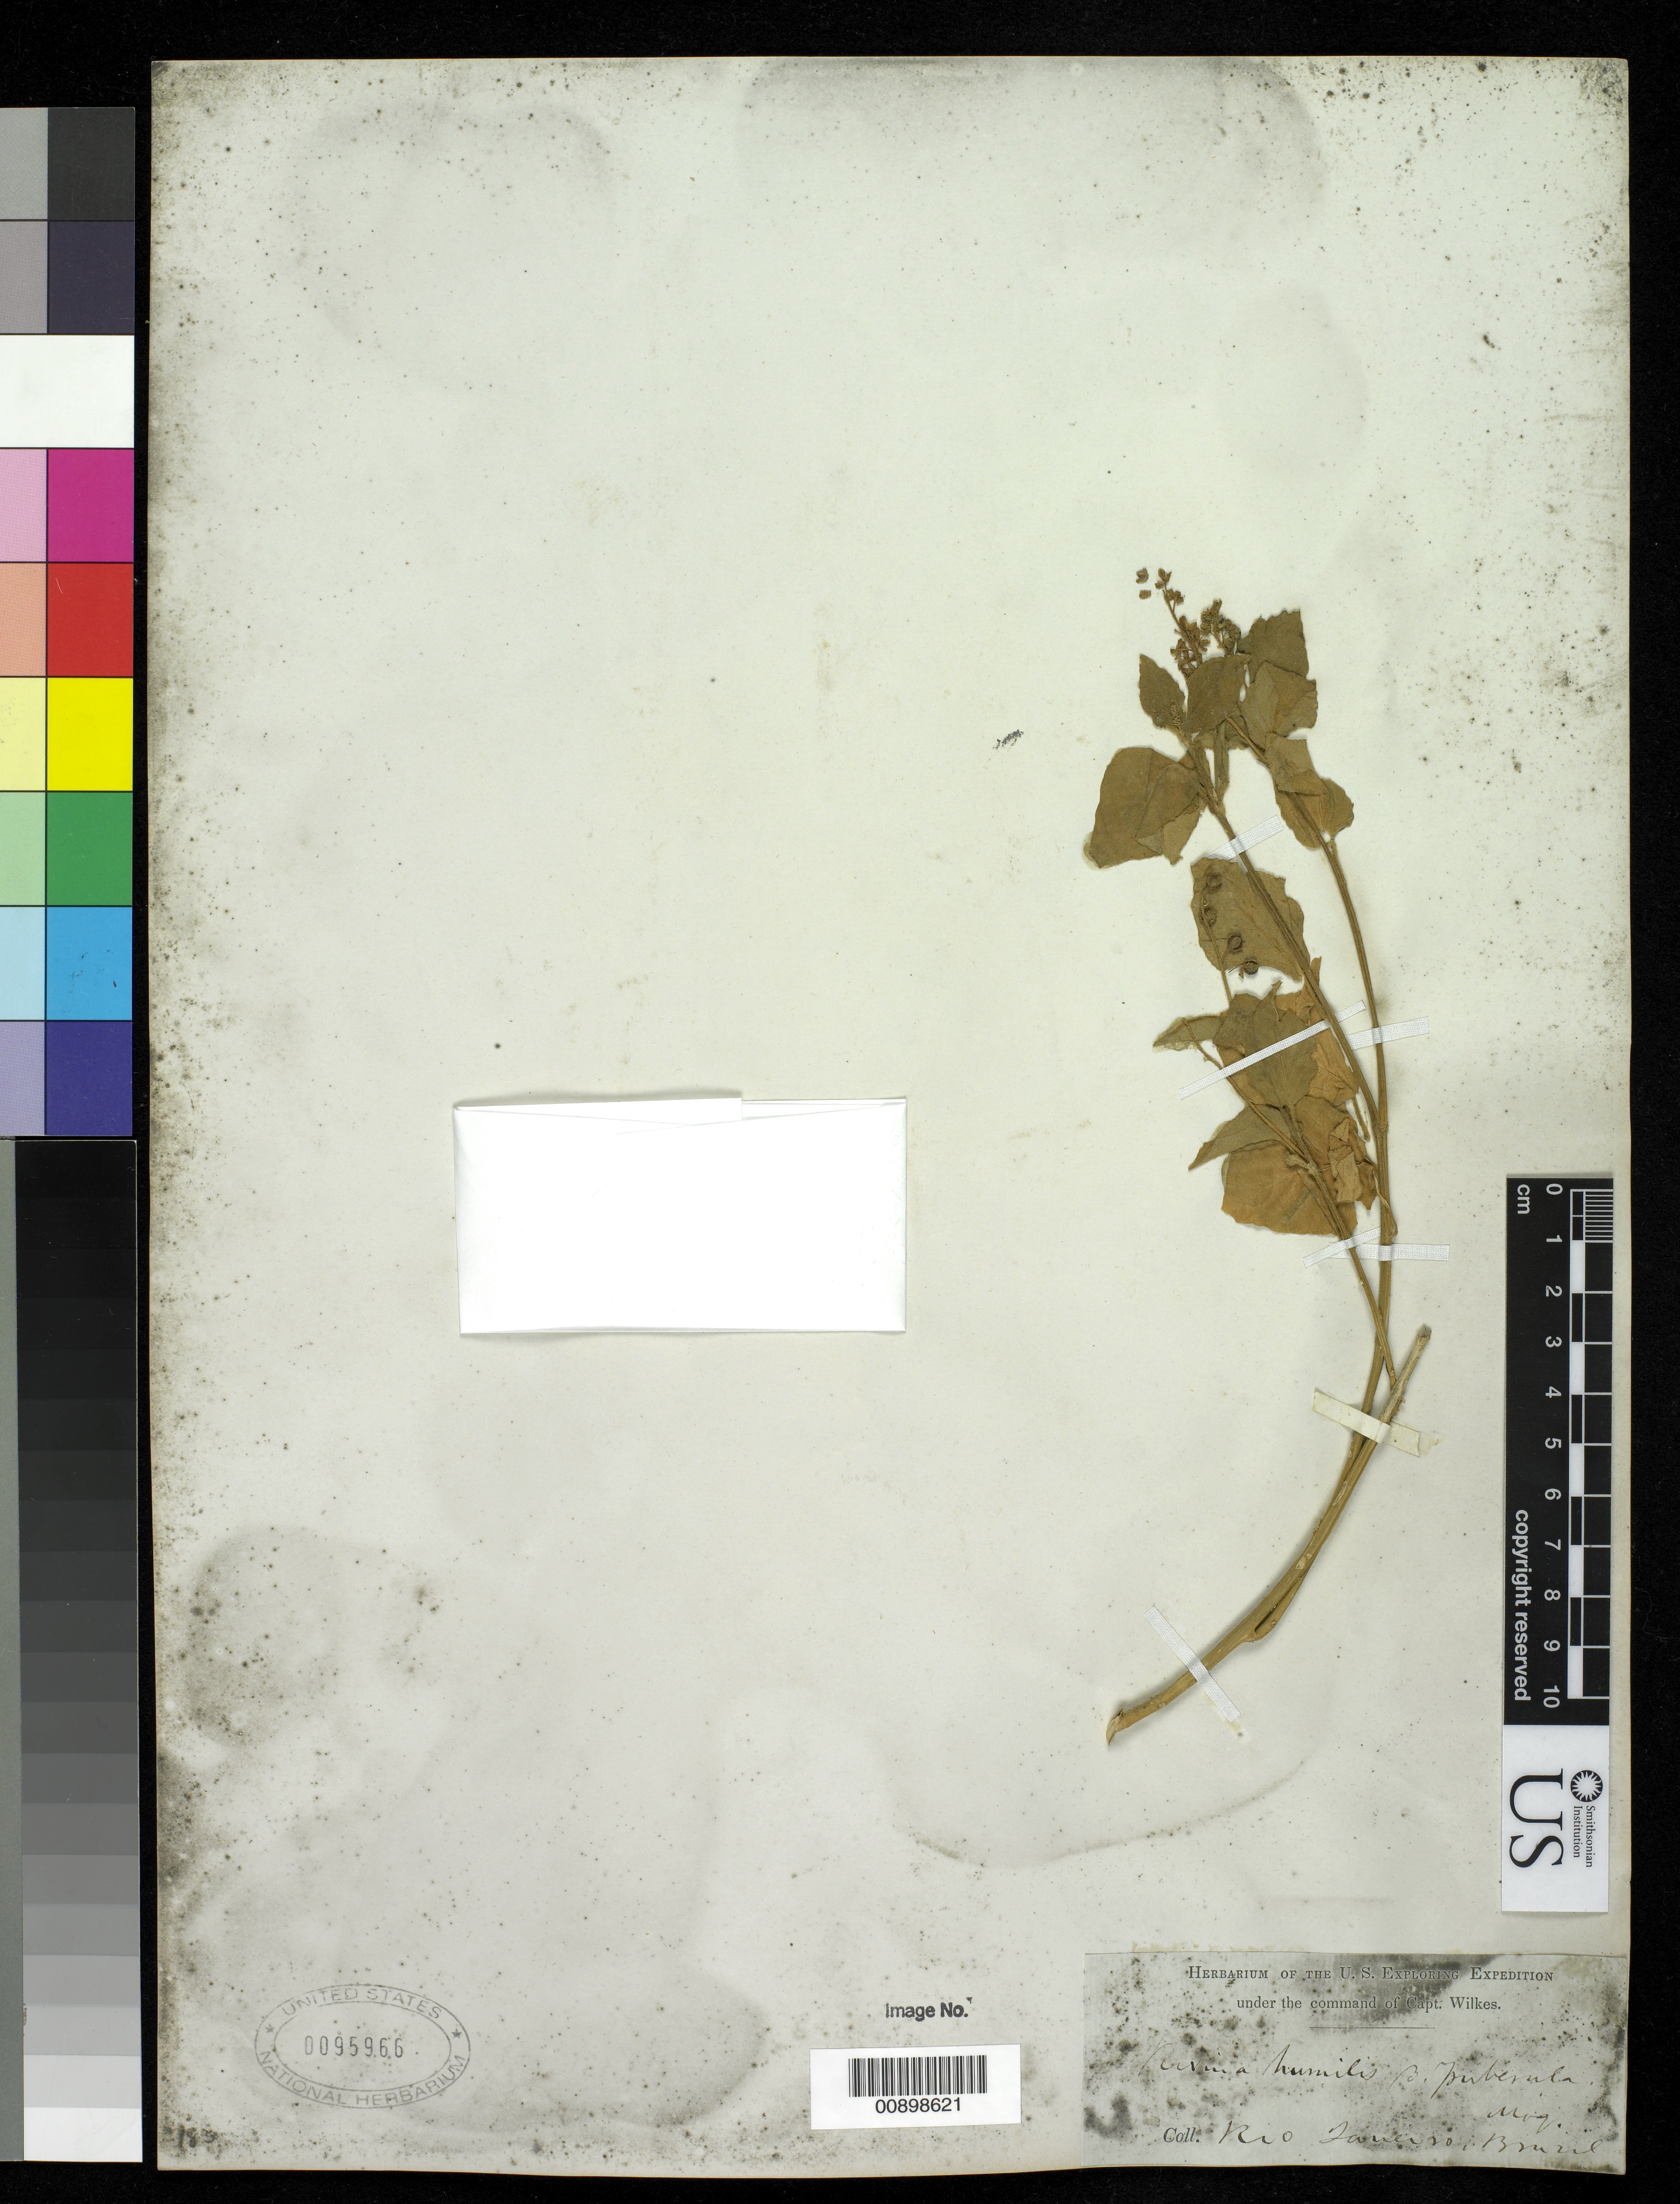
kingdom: Plantae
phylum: Tracheophyta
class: Magnoliopsida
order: Caryophyllales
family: Phytolaccaceae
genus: Rivina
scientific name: Rivina humilis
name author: L.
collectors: Wilkes Explor. Exped.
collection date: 1838/1842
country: Brazil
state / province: Rio de Janeiro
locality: Rio Janeiro, Brazil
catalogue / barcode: US 95966